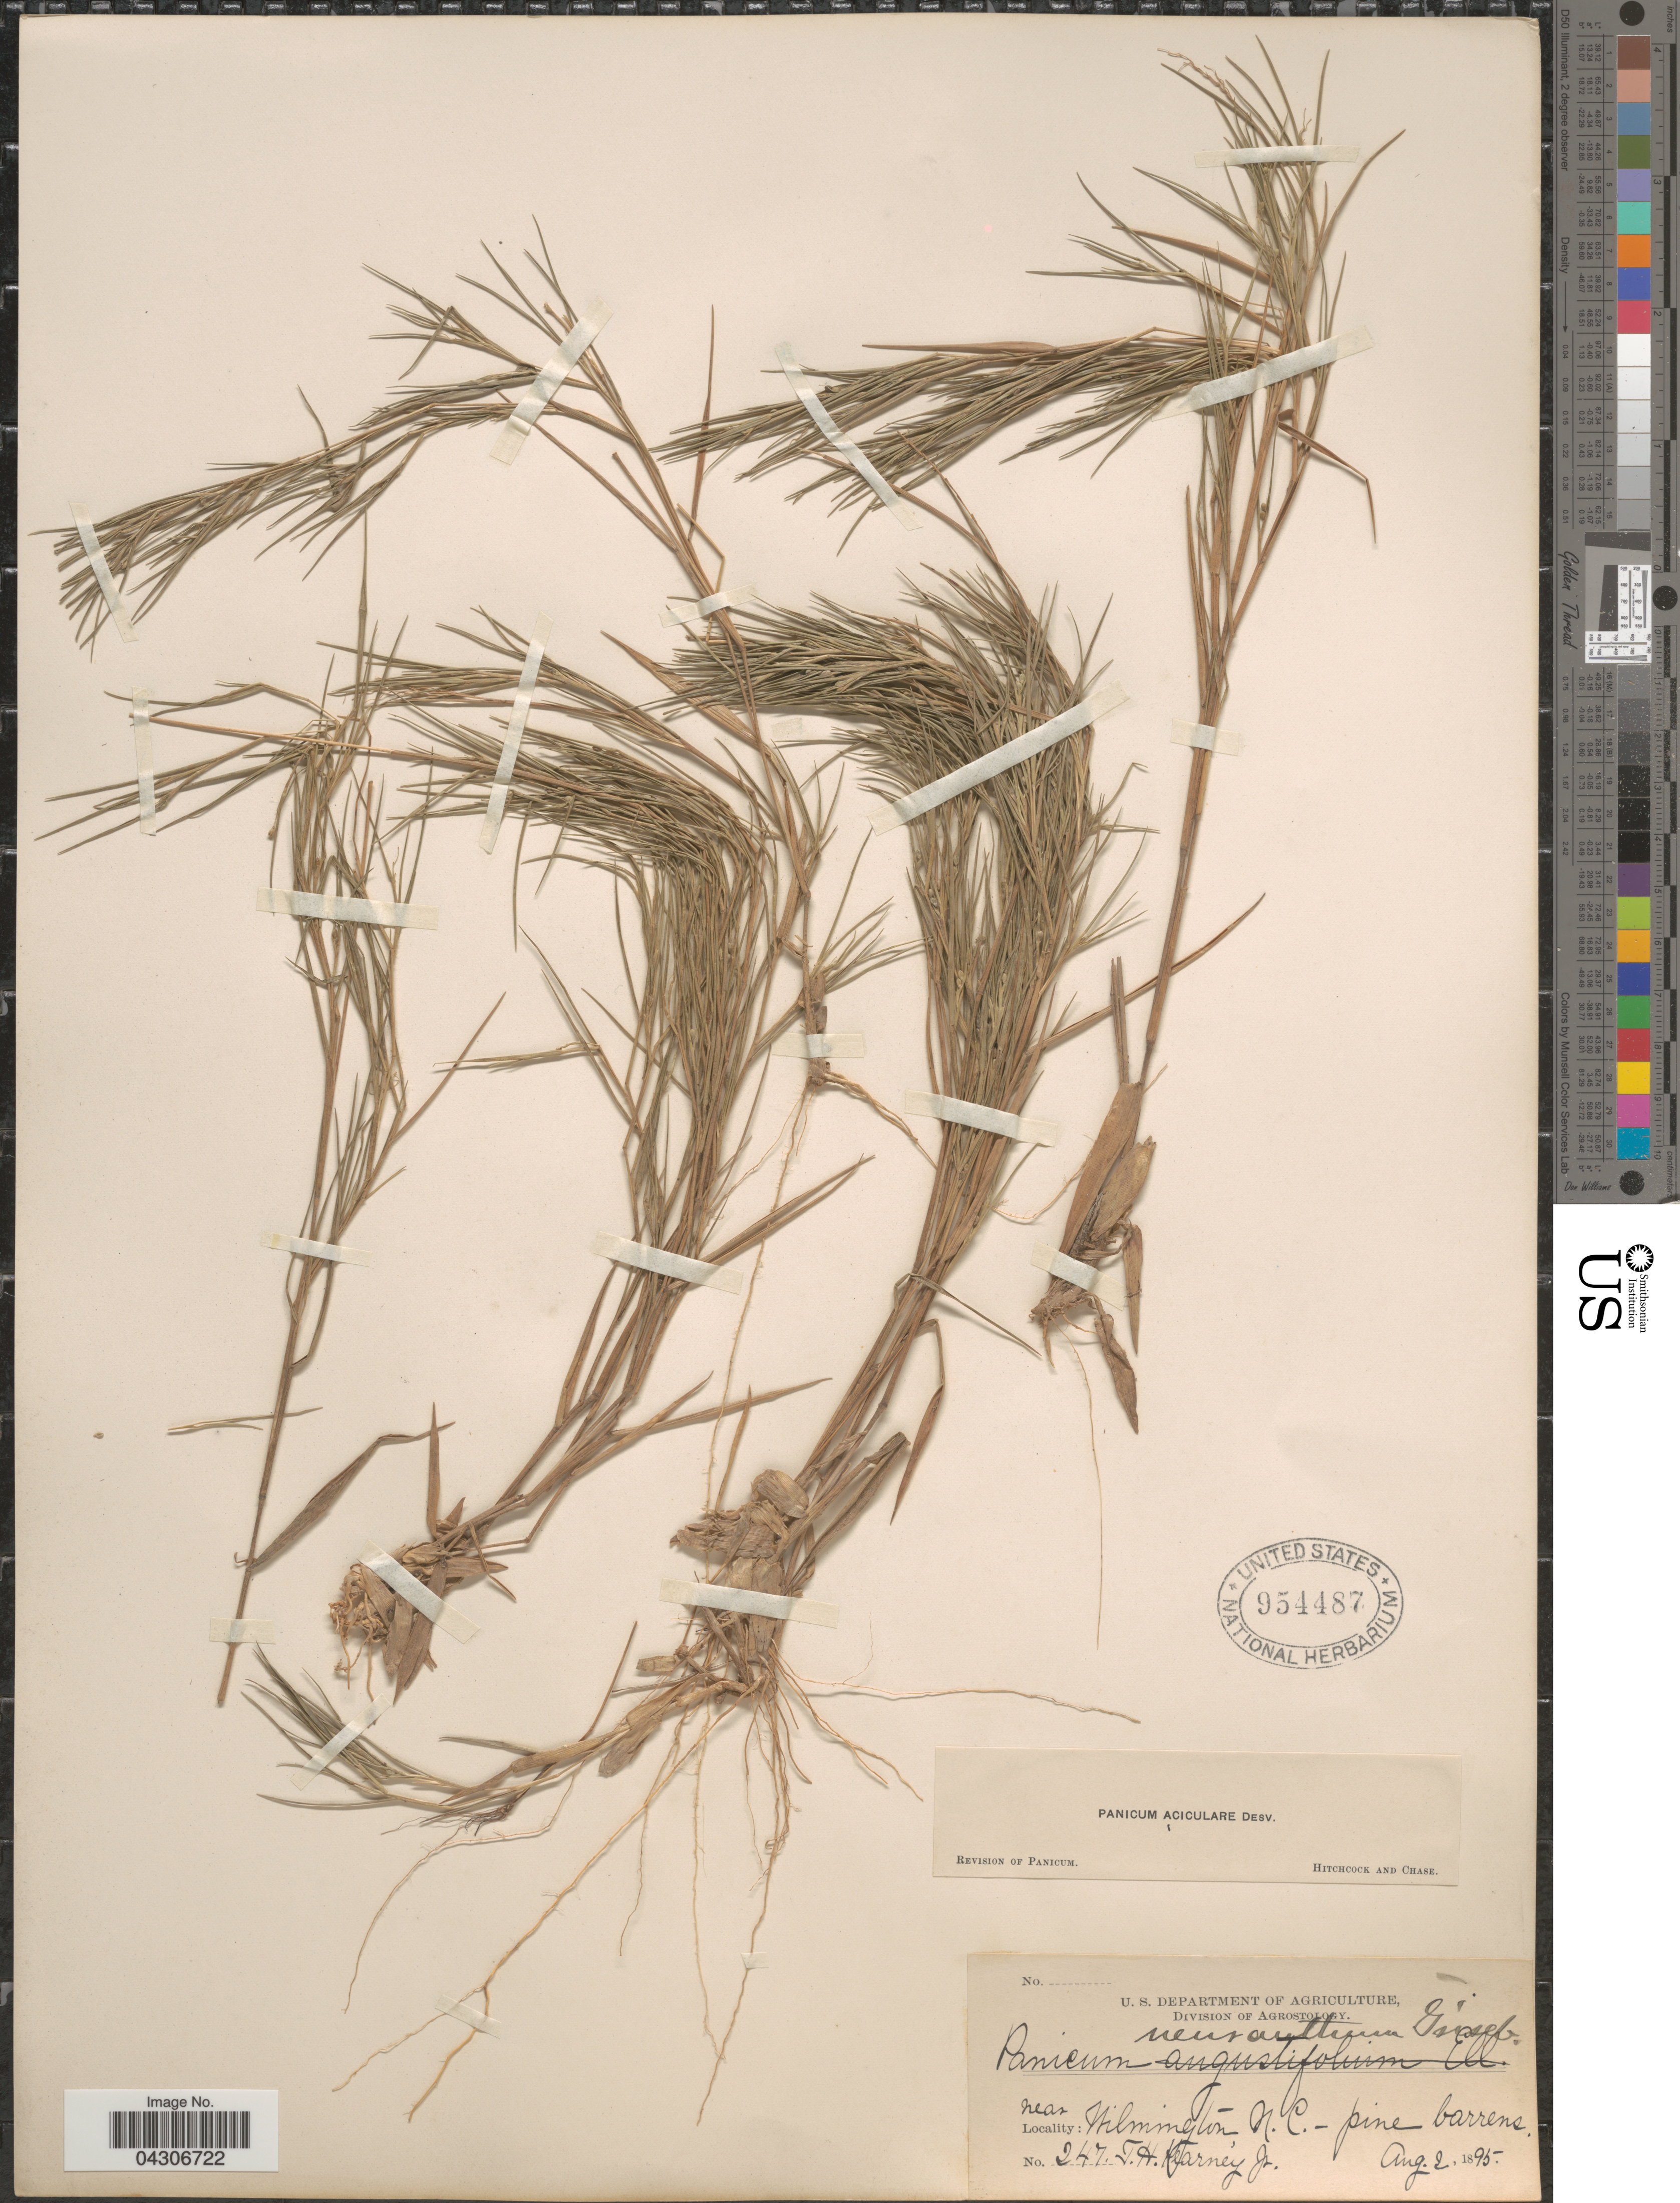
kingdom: Plantae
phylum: Tracheophyta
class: Liliopsida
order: Poales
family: Poaceae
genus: Dichanthelium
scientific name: Dichanthelium aciculare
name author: (Desv. ex Poir.) Gould & C.A. Clark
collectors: T. H. Kearney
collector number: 247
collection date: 1895-08-02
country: United States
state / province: North Carolina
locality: Near Wilmington.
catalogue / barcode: US 954487